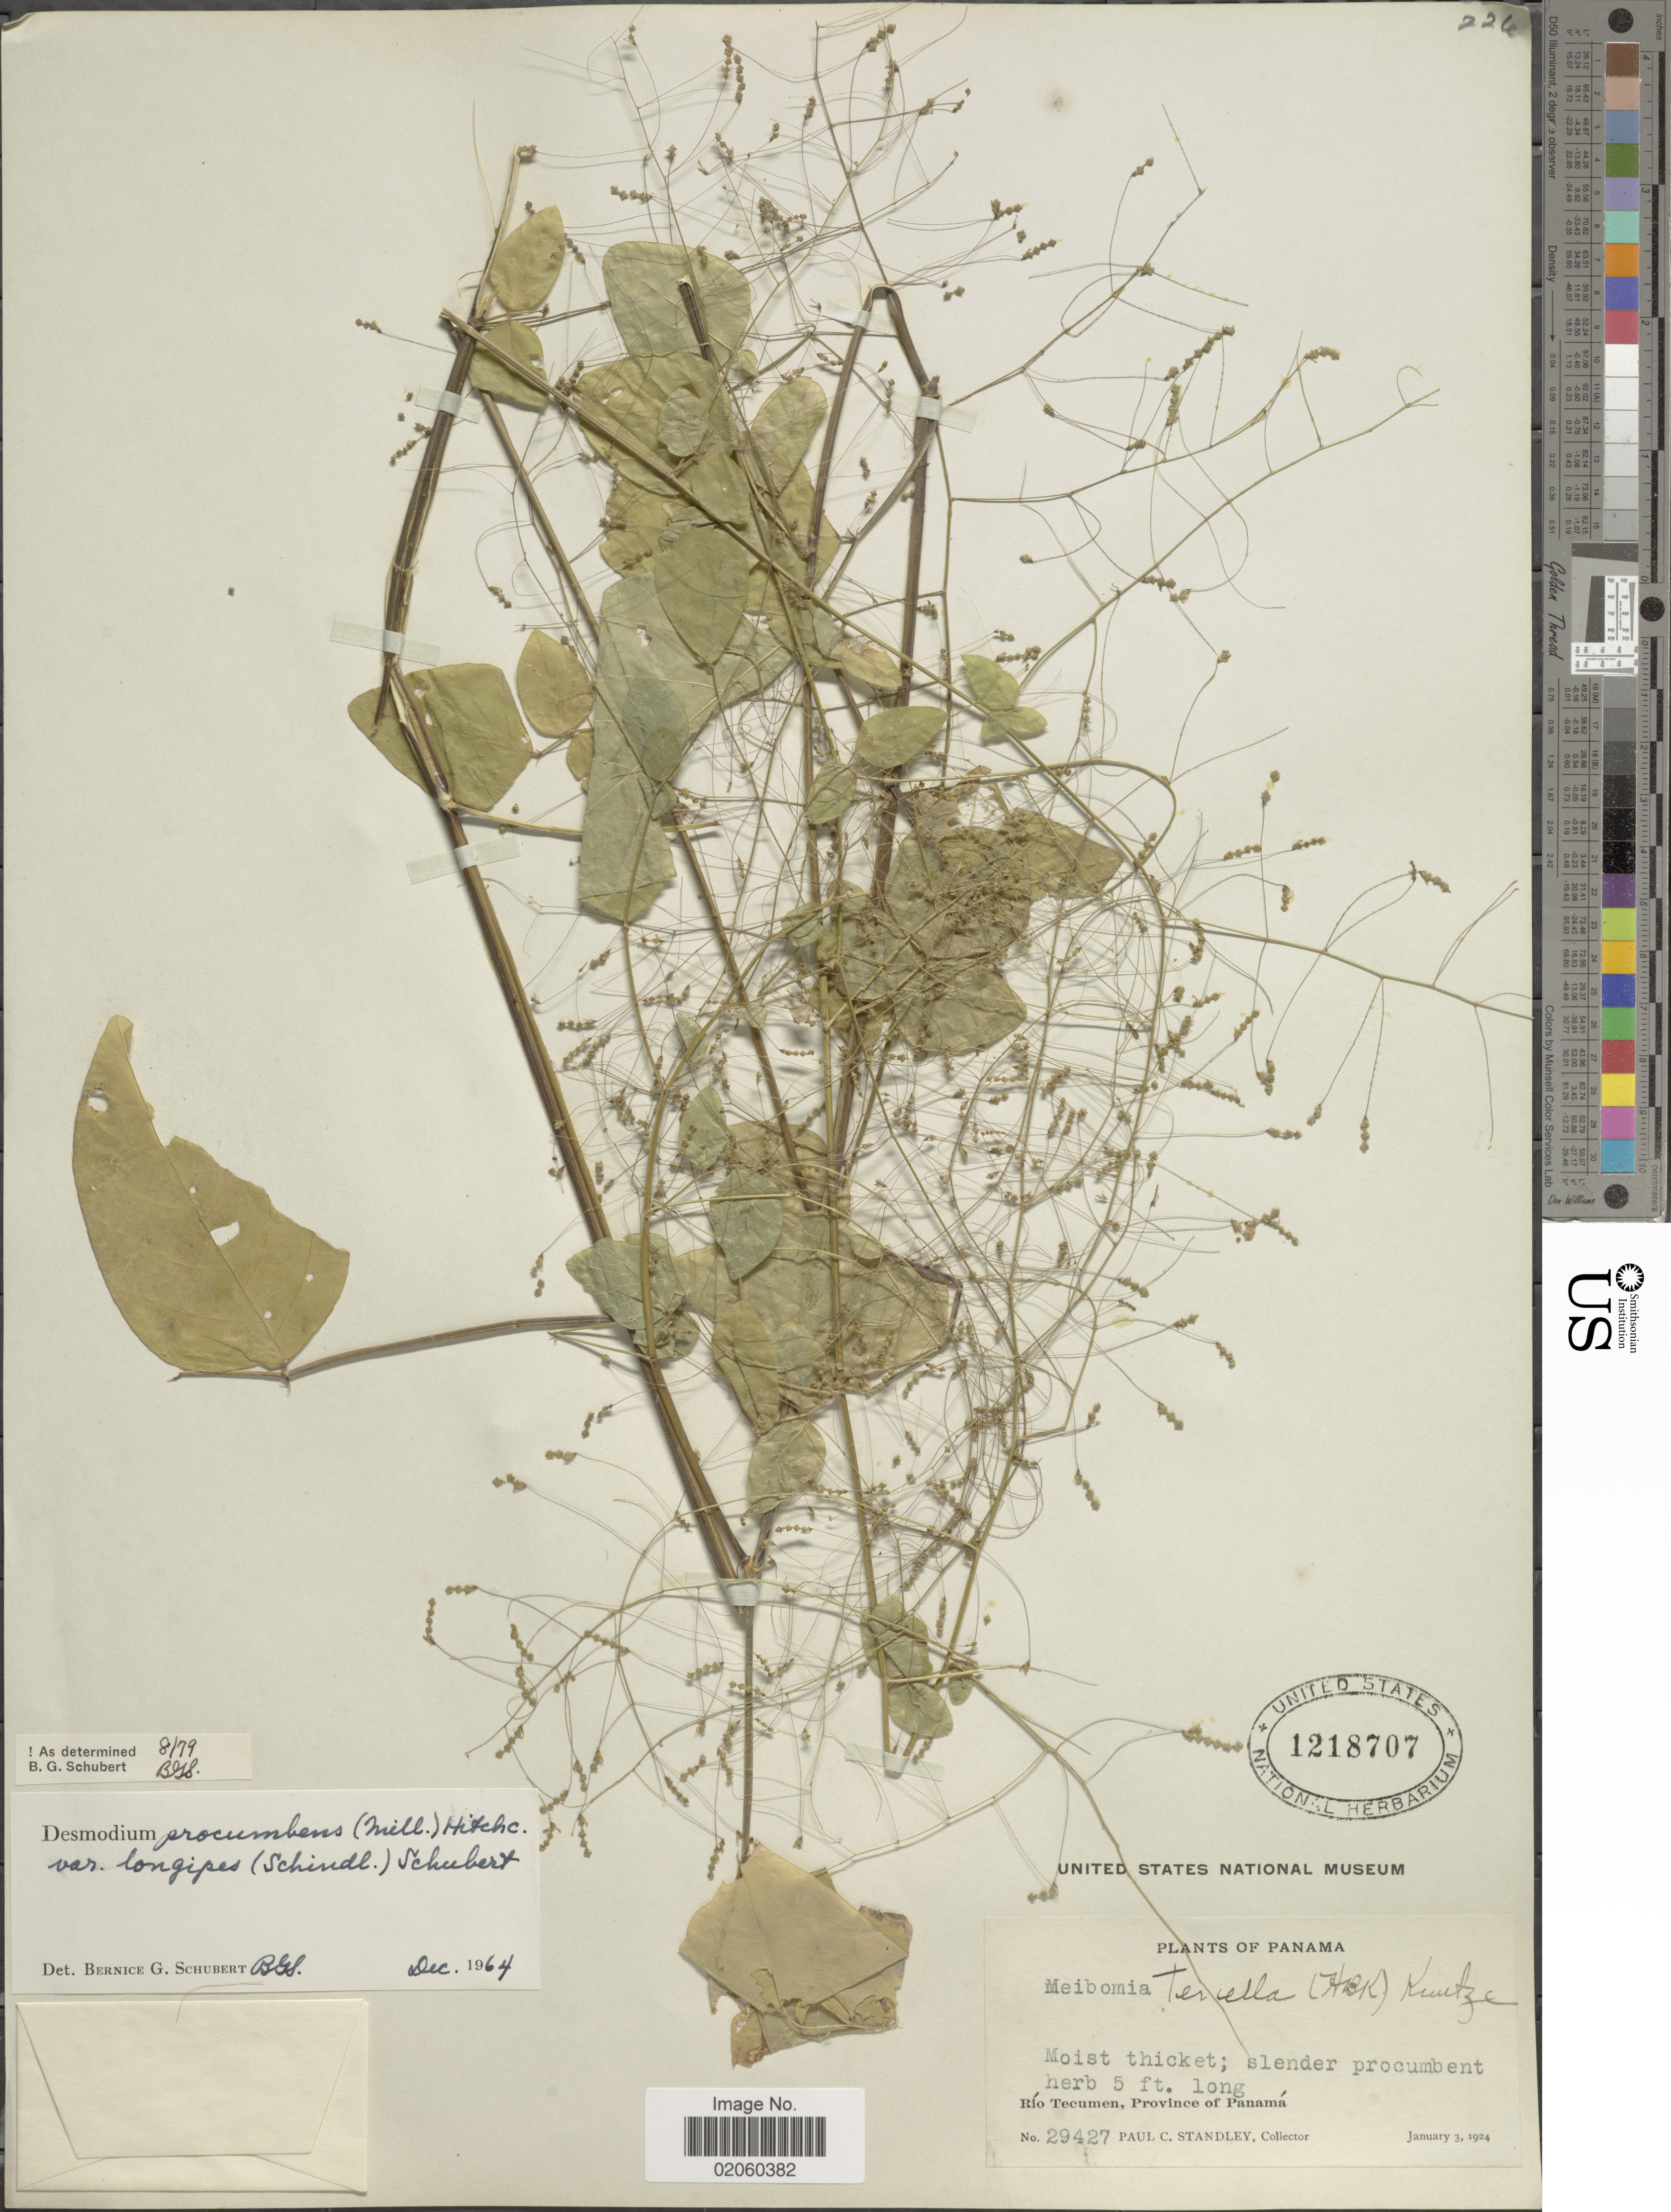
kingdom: Plantae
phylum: Tracheophyta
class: Magnoliopsida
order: Fabales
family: Fabaceae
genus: Desmodium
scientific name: Desmodium procumbens var. longipes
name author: (Schindl.) B.G. Schub.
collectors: P. C. Standley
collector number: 29427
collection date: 1924-01-03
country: Panama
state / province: Panamá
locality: Rio Tecumen, Province of Panama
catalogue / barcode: US 1218707